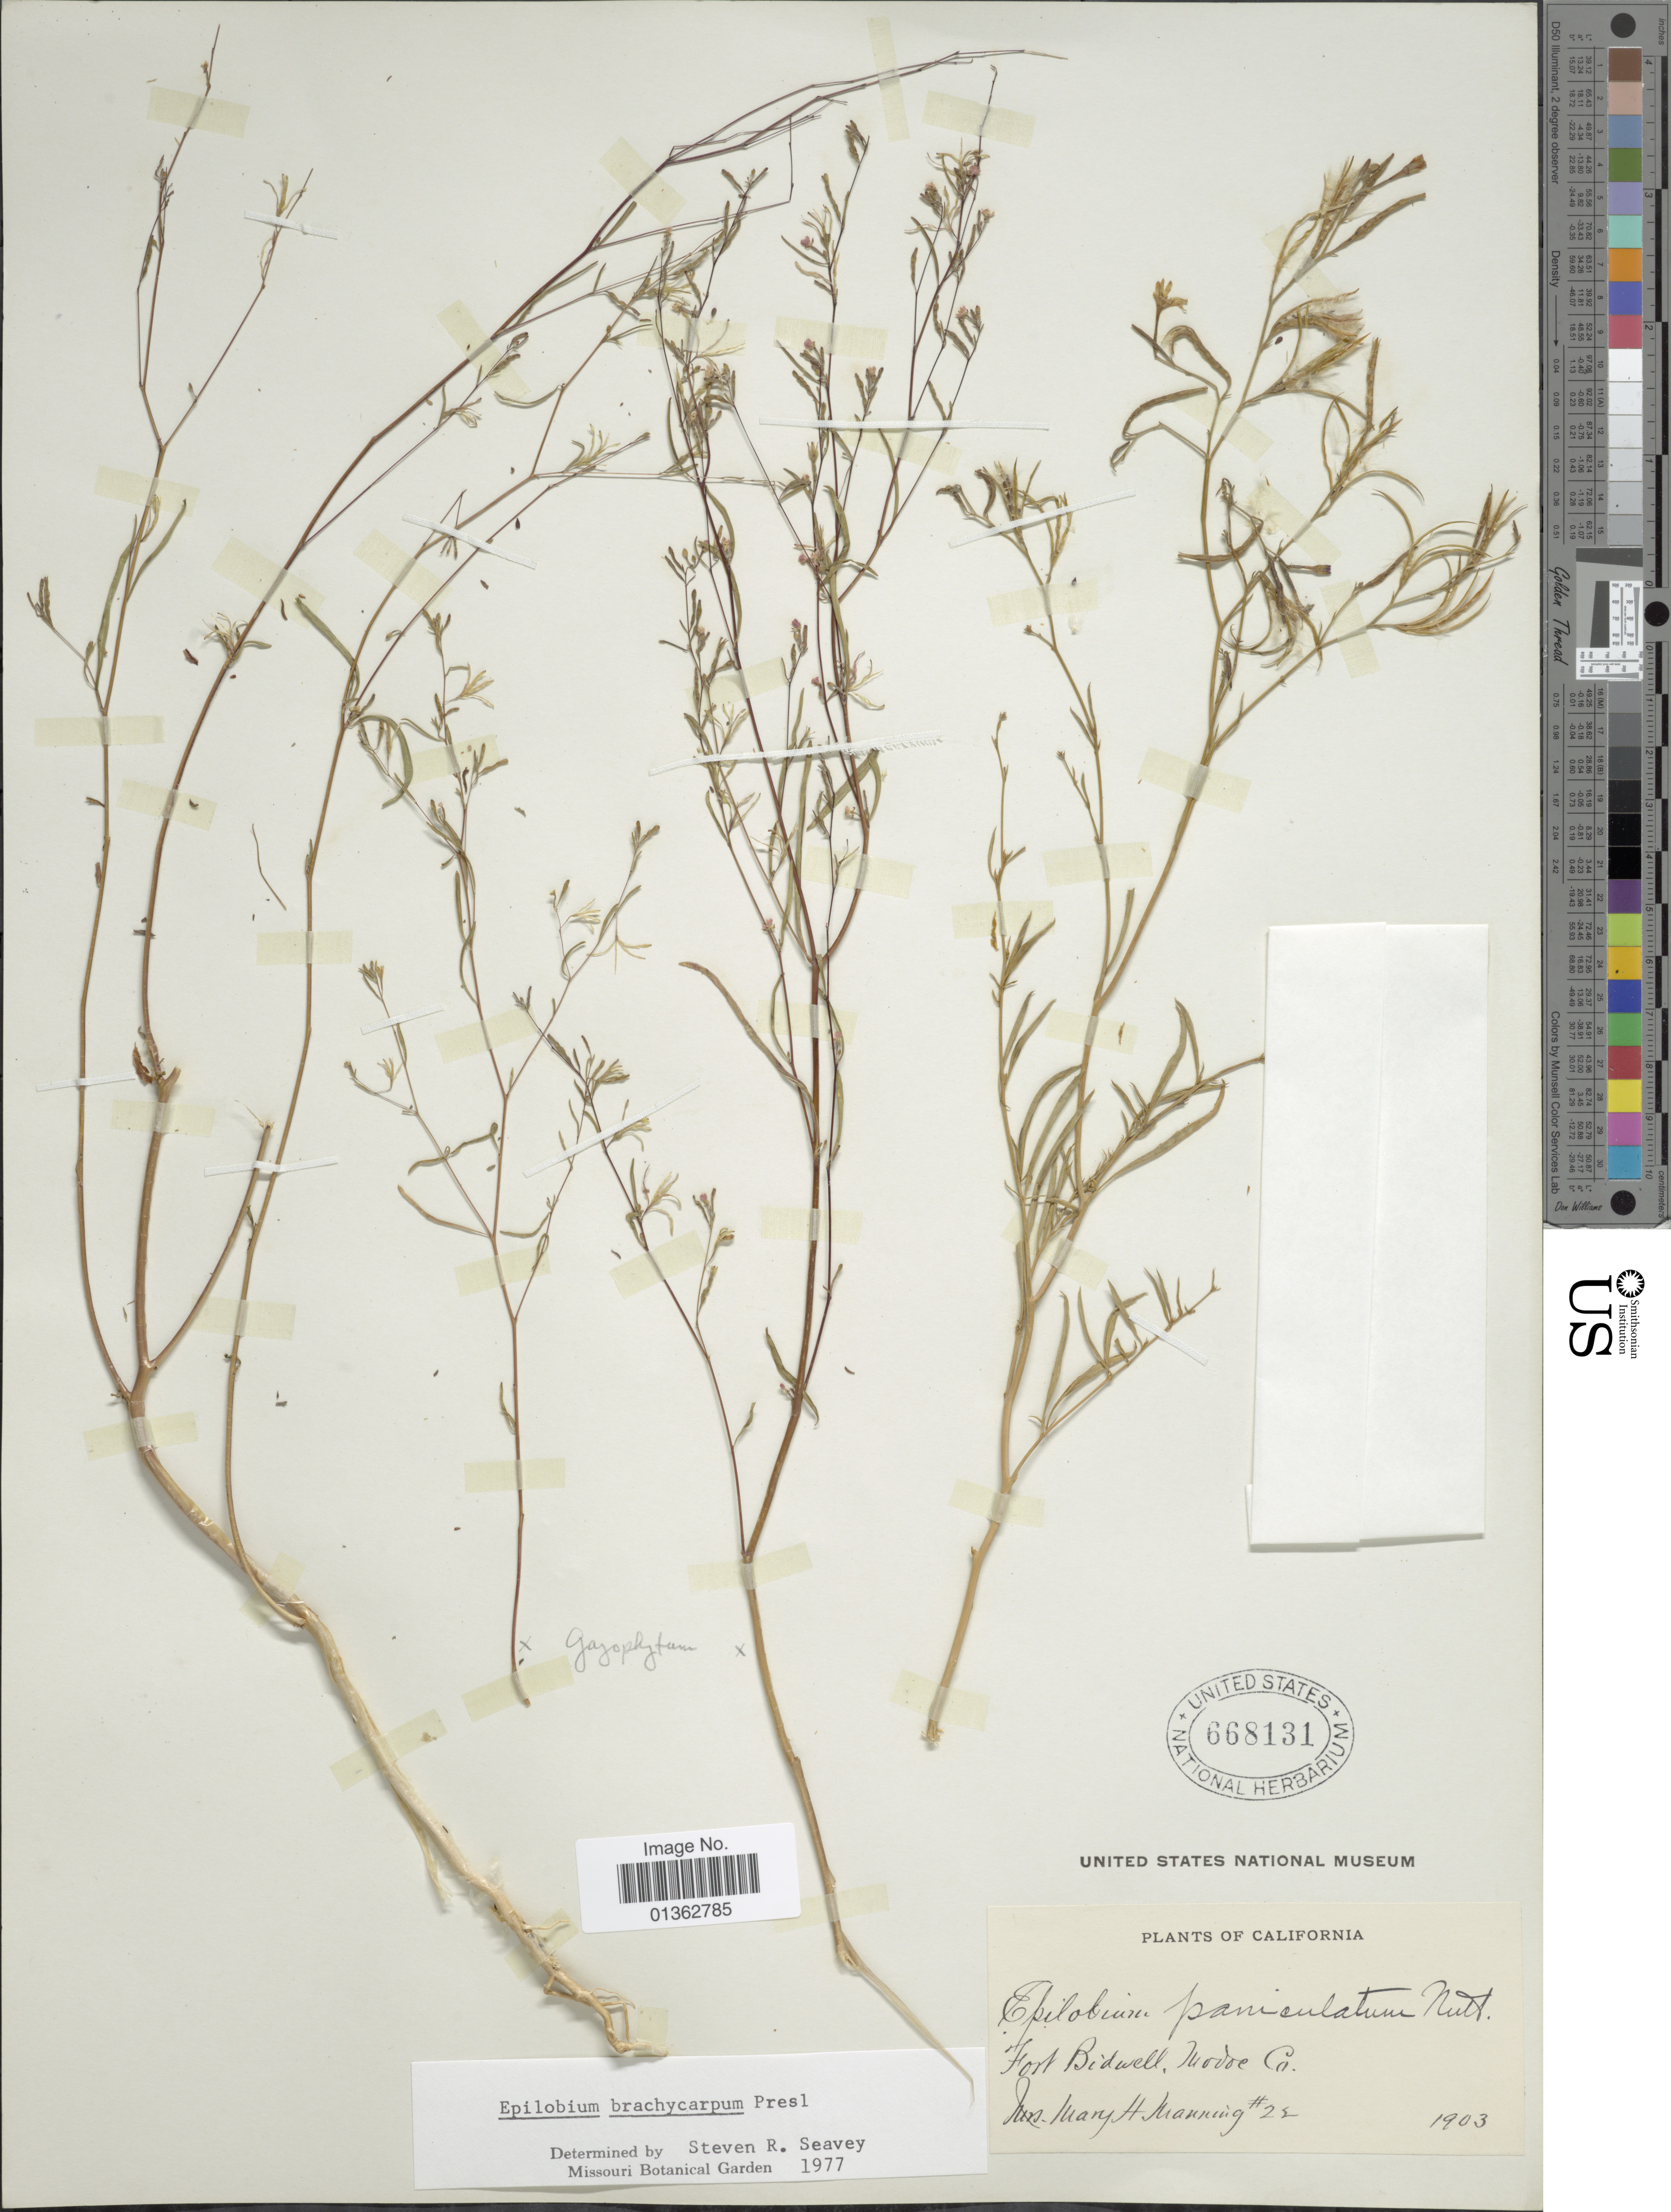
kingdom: Plantae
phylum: Tracheophyta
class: Magnoliopsida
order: Myrtales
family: Onagraceae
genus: Epilobium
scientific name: Epilobium brachycarpum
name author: C. Presl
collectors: M. Manning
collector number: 22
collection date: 1903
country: United States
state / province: California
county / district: Modoc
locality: Fort Bidwell, Modoc Co.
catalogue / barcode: US 668131